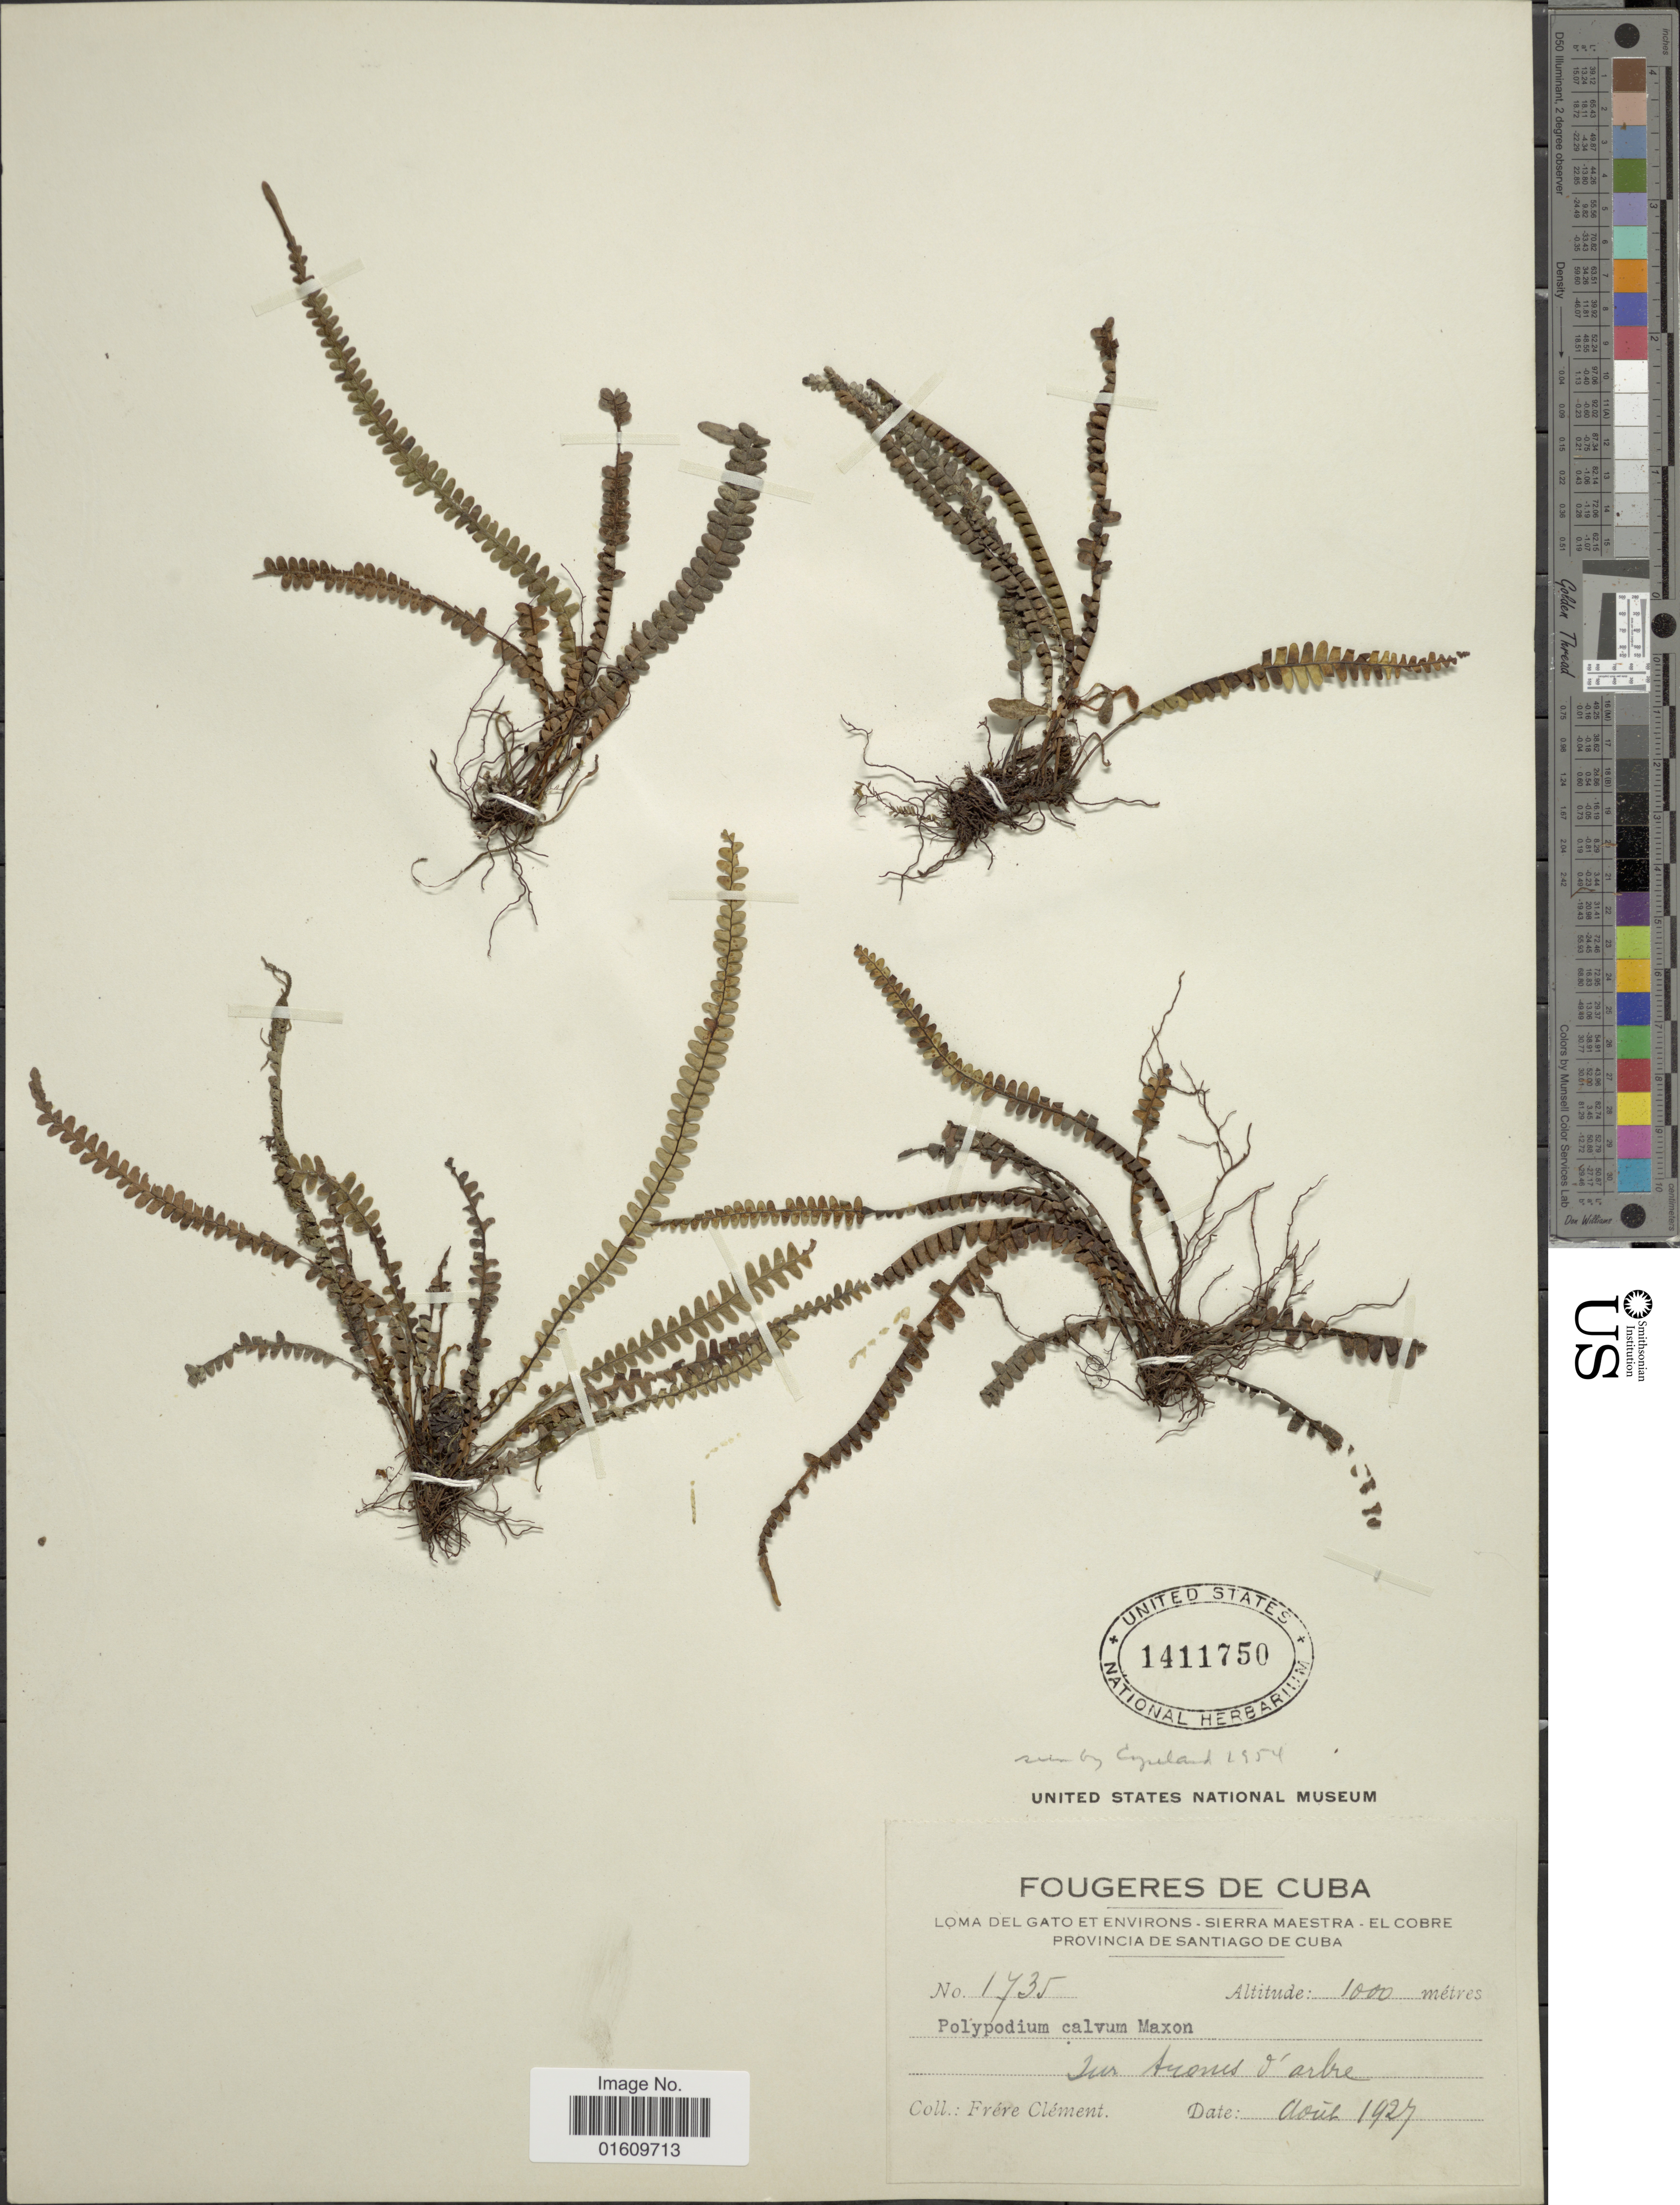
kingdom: Plantae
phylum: Tracheophyta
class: Polypodiopsida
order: Polypodiales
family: Polypodiaceae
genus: Melpomene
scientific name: Melpomene melanosticta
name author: (Kunze) A.R. Sm. & R.C. Moran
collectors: B. Clement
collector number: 1735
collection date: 1927-08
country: Cuba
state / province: Santiago de Cuba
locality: Fougeres de Cuba, Loma del Gato et environs- Sierra Maestra - El Cobre Provincia de Santiago de Cuba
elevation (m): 1000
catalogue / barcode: US 1411750